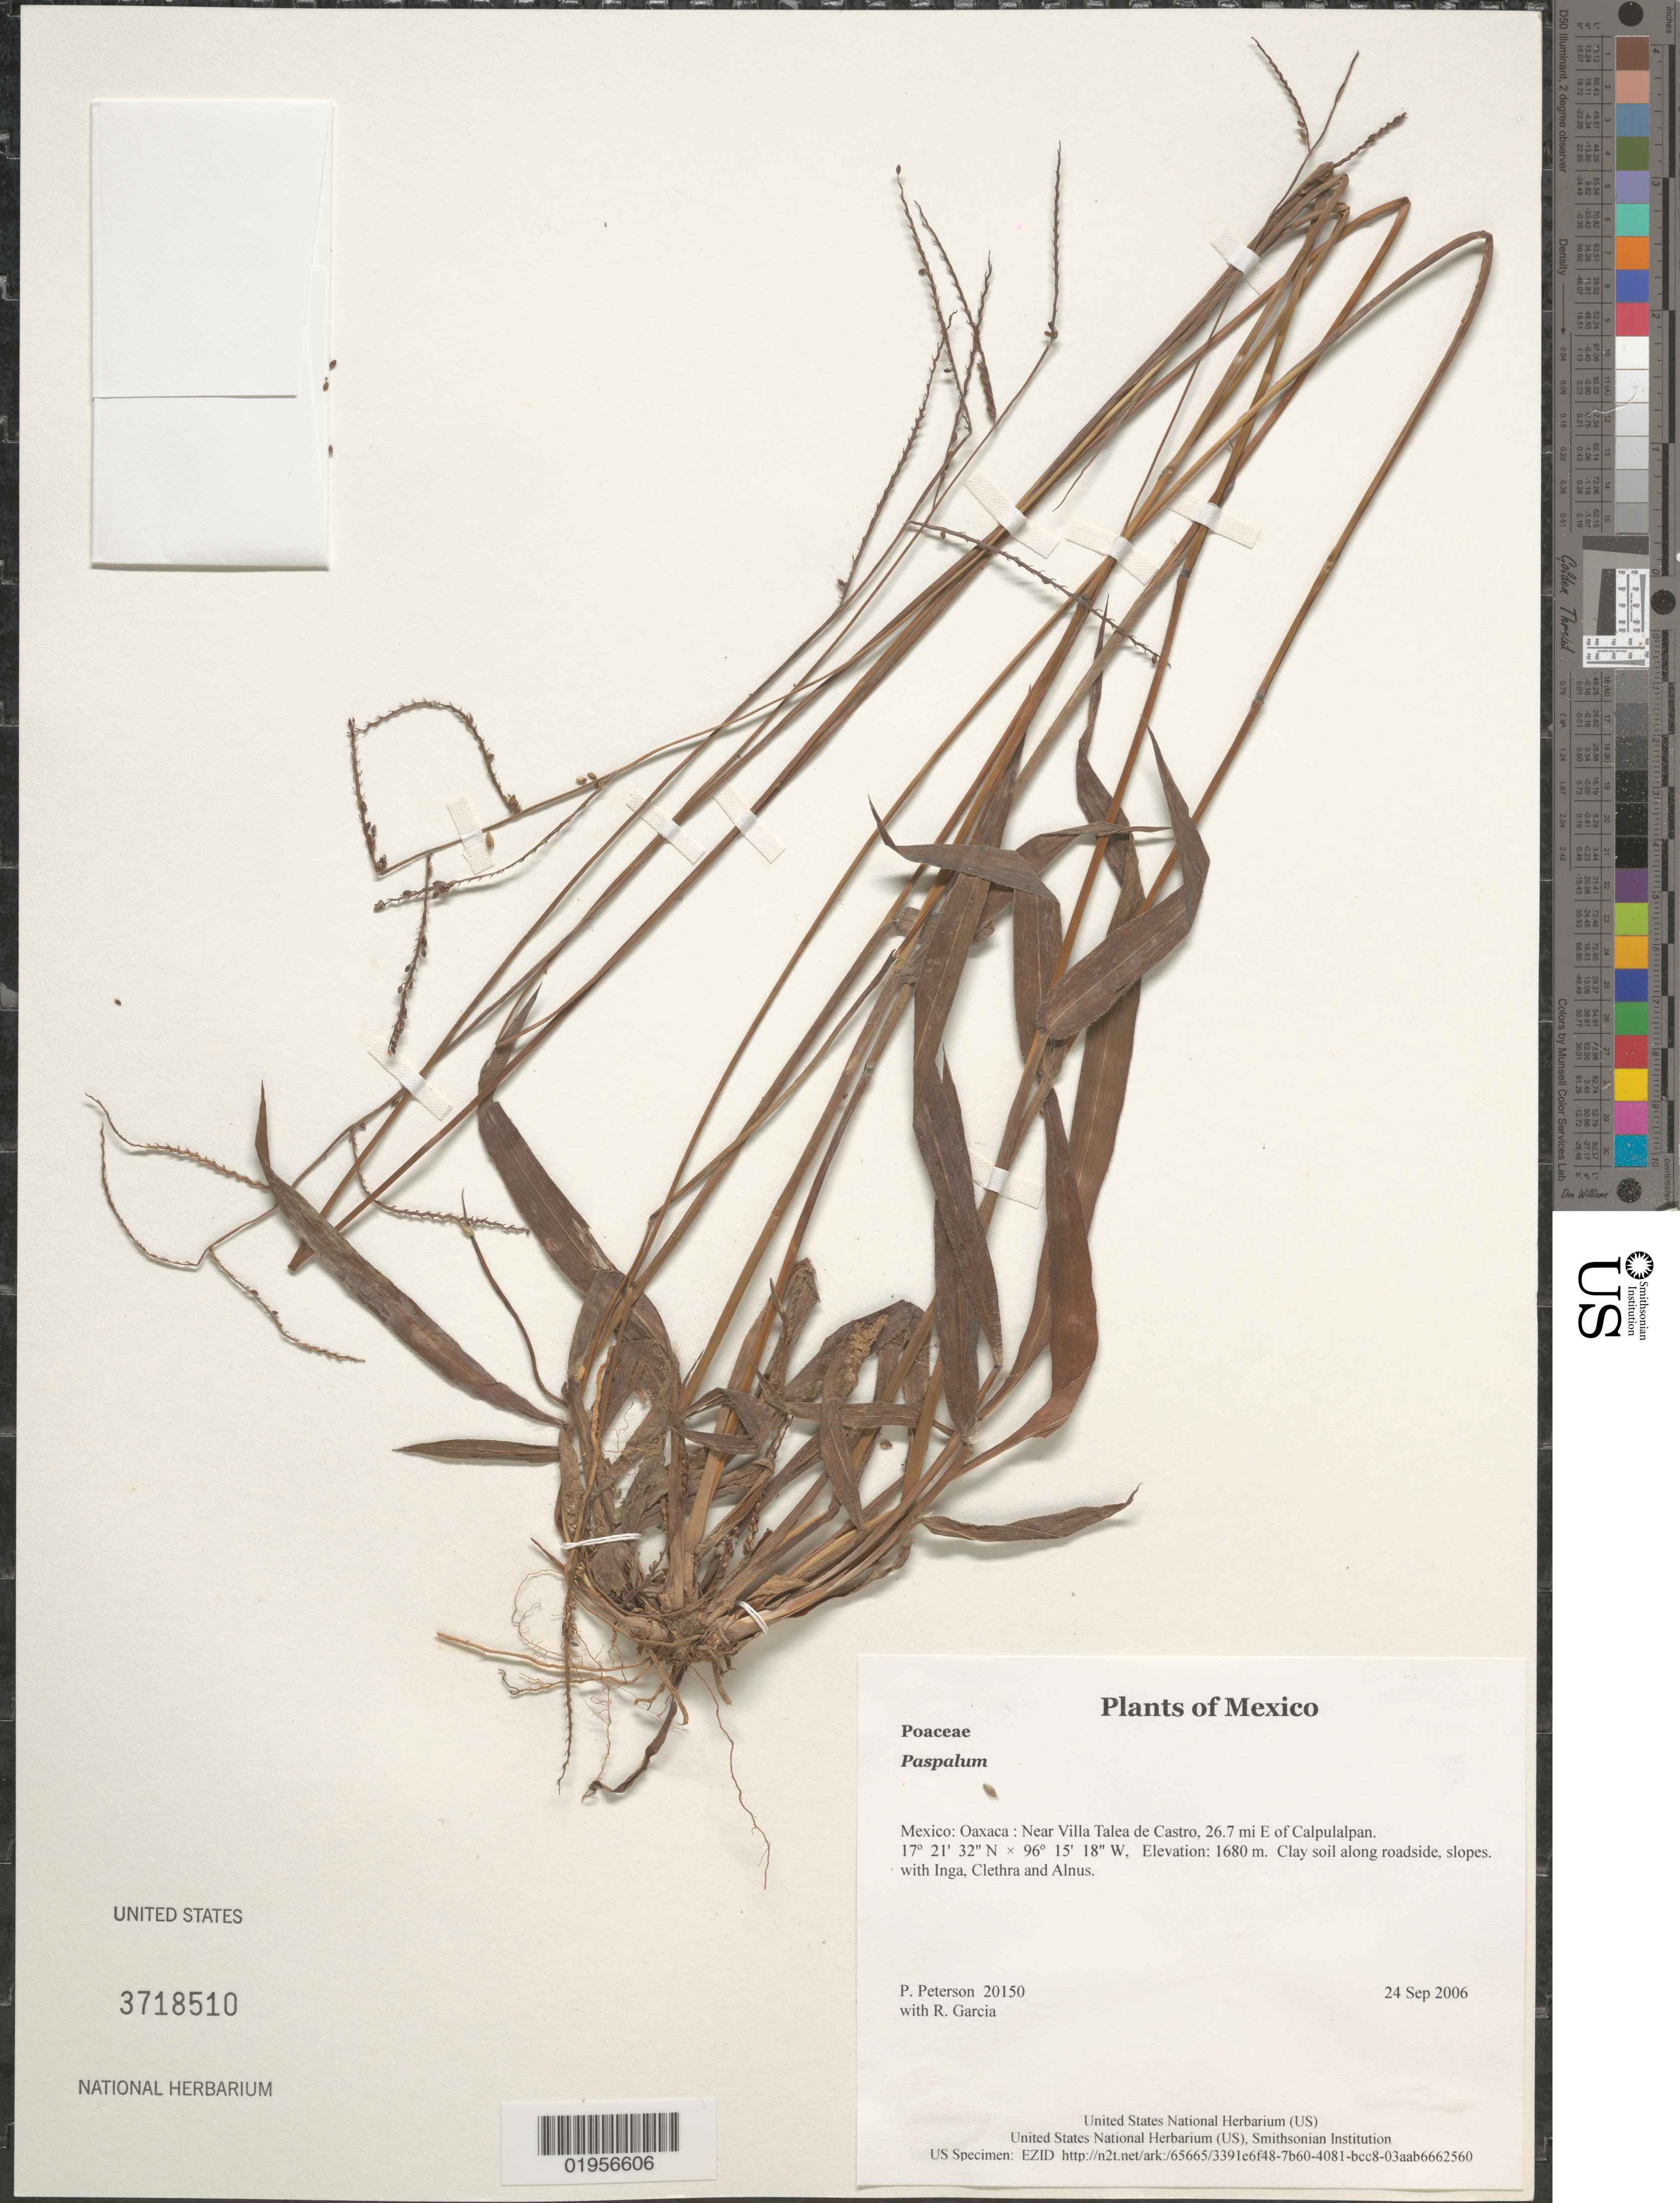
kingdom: Plantae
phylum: Tracheophyta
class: Liliopsida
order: Poales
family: Poaceae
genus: Paspalum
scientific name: Paspalum sp.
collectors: P. M. Peterson & R. Garcia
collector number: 20150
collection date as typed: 24 Sep 2006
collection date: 2006-09-24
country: Mexico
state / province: Oaxaca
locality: Near Villa Talea de Castro, 26.7 mi E of Calpulalpan.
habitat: Clay soil along roadside, slopes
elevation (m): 1680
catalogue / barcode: US 3718510